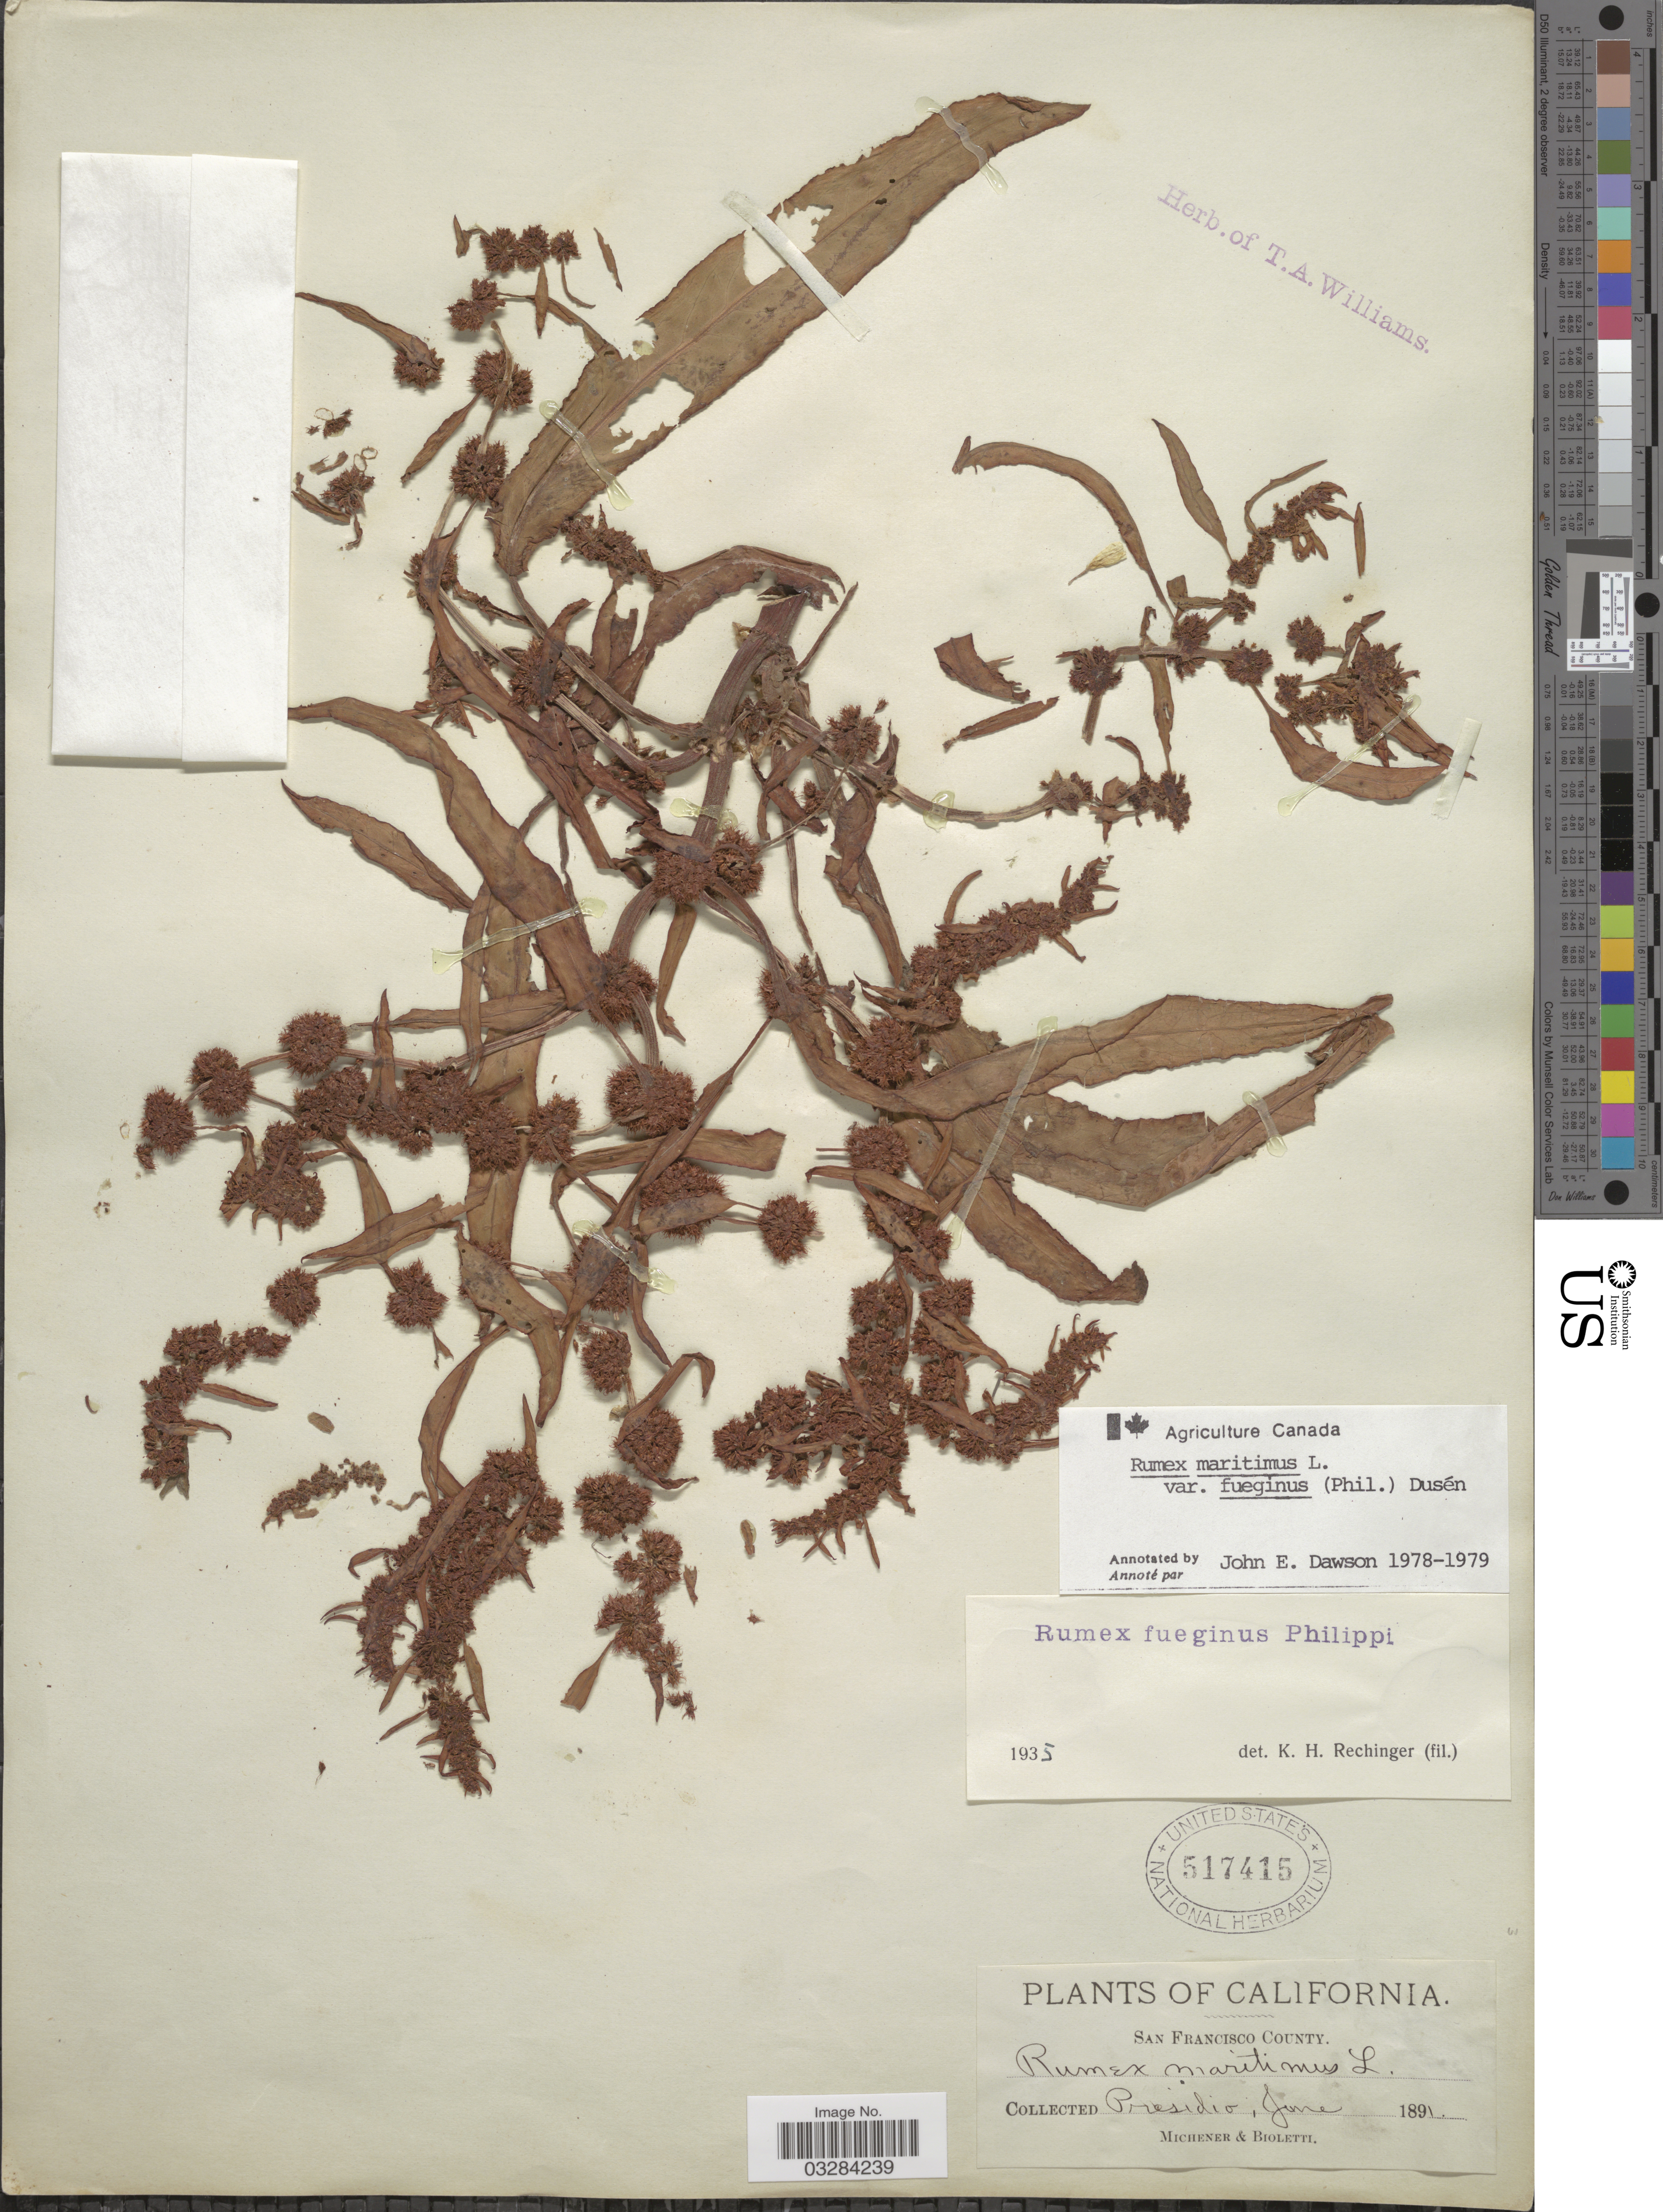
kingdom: Plantae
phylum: Tracheophyta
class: Magnoliopsida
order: Caryophyllales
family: Polygonaceae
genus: Rumex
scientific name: Rumex maritimus var. fueginus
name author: (Phil.) Dusén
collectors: -. Michener & -- Bioletti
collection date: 1891-06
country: United States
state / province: California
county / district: San Francisco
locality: San Francisco County. Presidio.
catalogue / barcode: US 517415